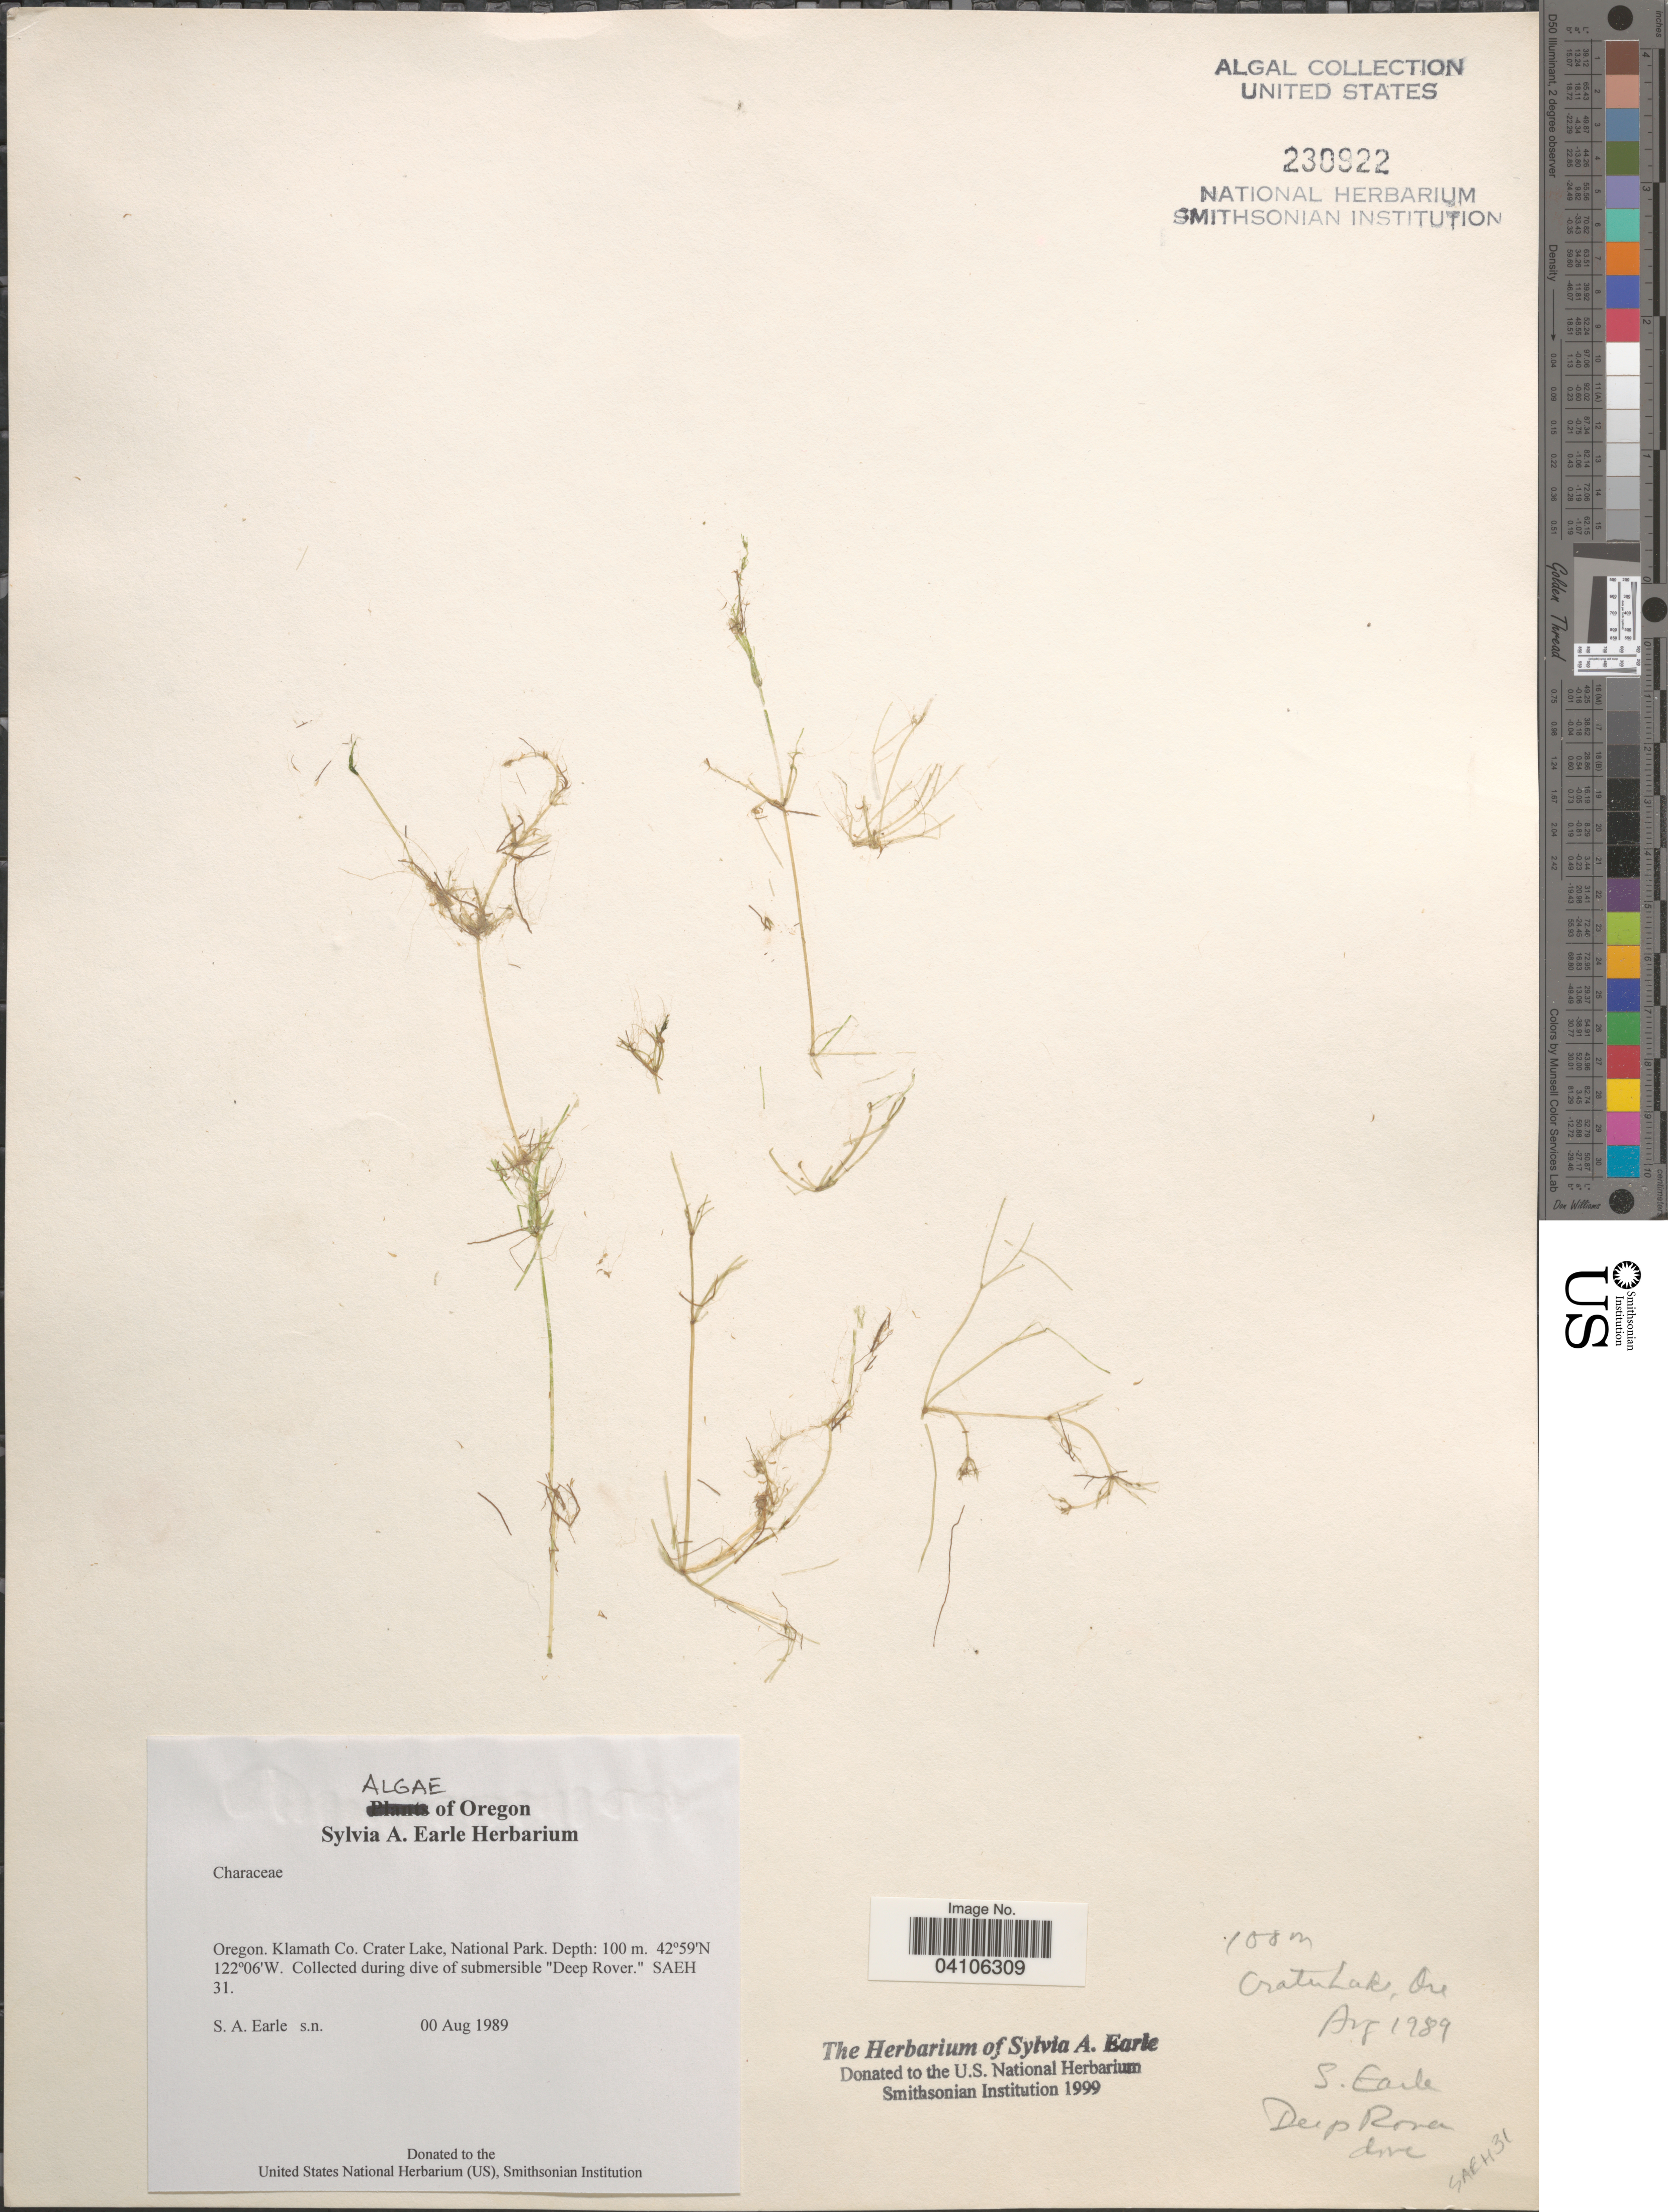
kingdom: Plantae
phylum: Charophyta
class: Charophyceae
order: Charales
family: Characeae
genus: Chara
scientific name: Chara sp.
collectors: S. A. Earle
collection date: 1989-08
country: United States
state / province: Oregon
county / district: Klamath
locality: Klamath Co. Crater Lake, National Park. Collected during dive of submersible "Deep Rover". SAEH 31.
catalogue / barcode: US 230922